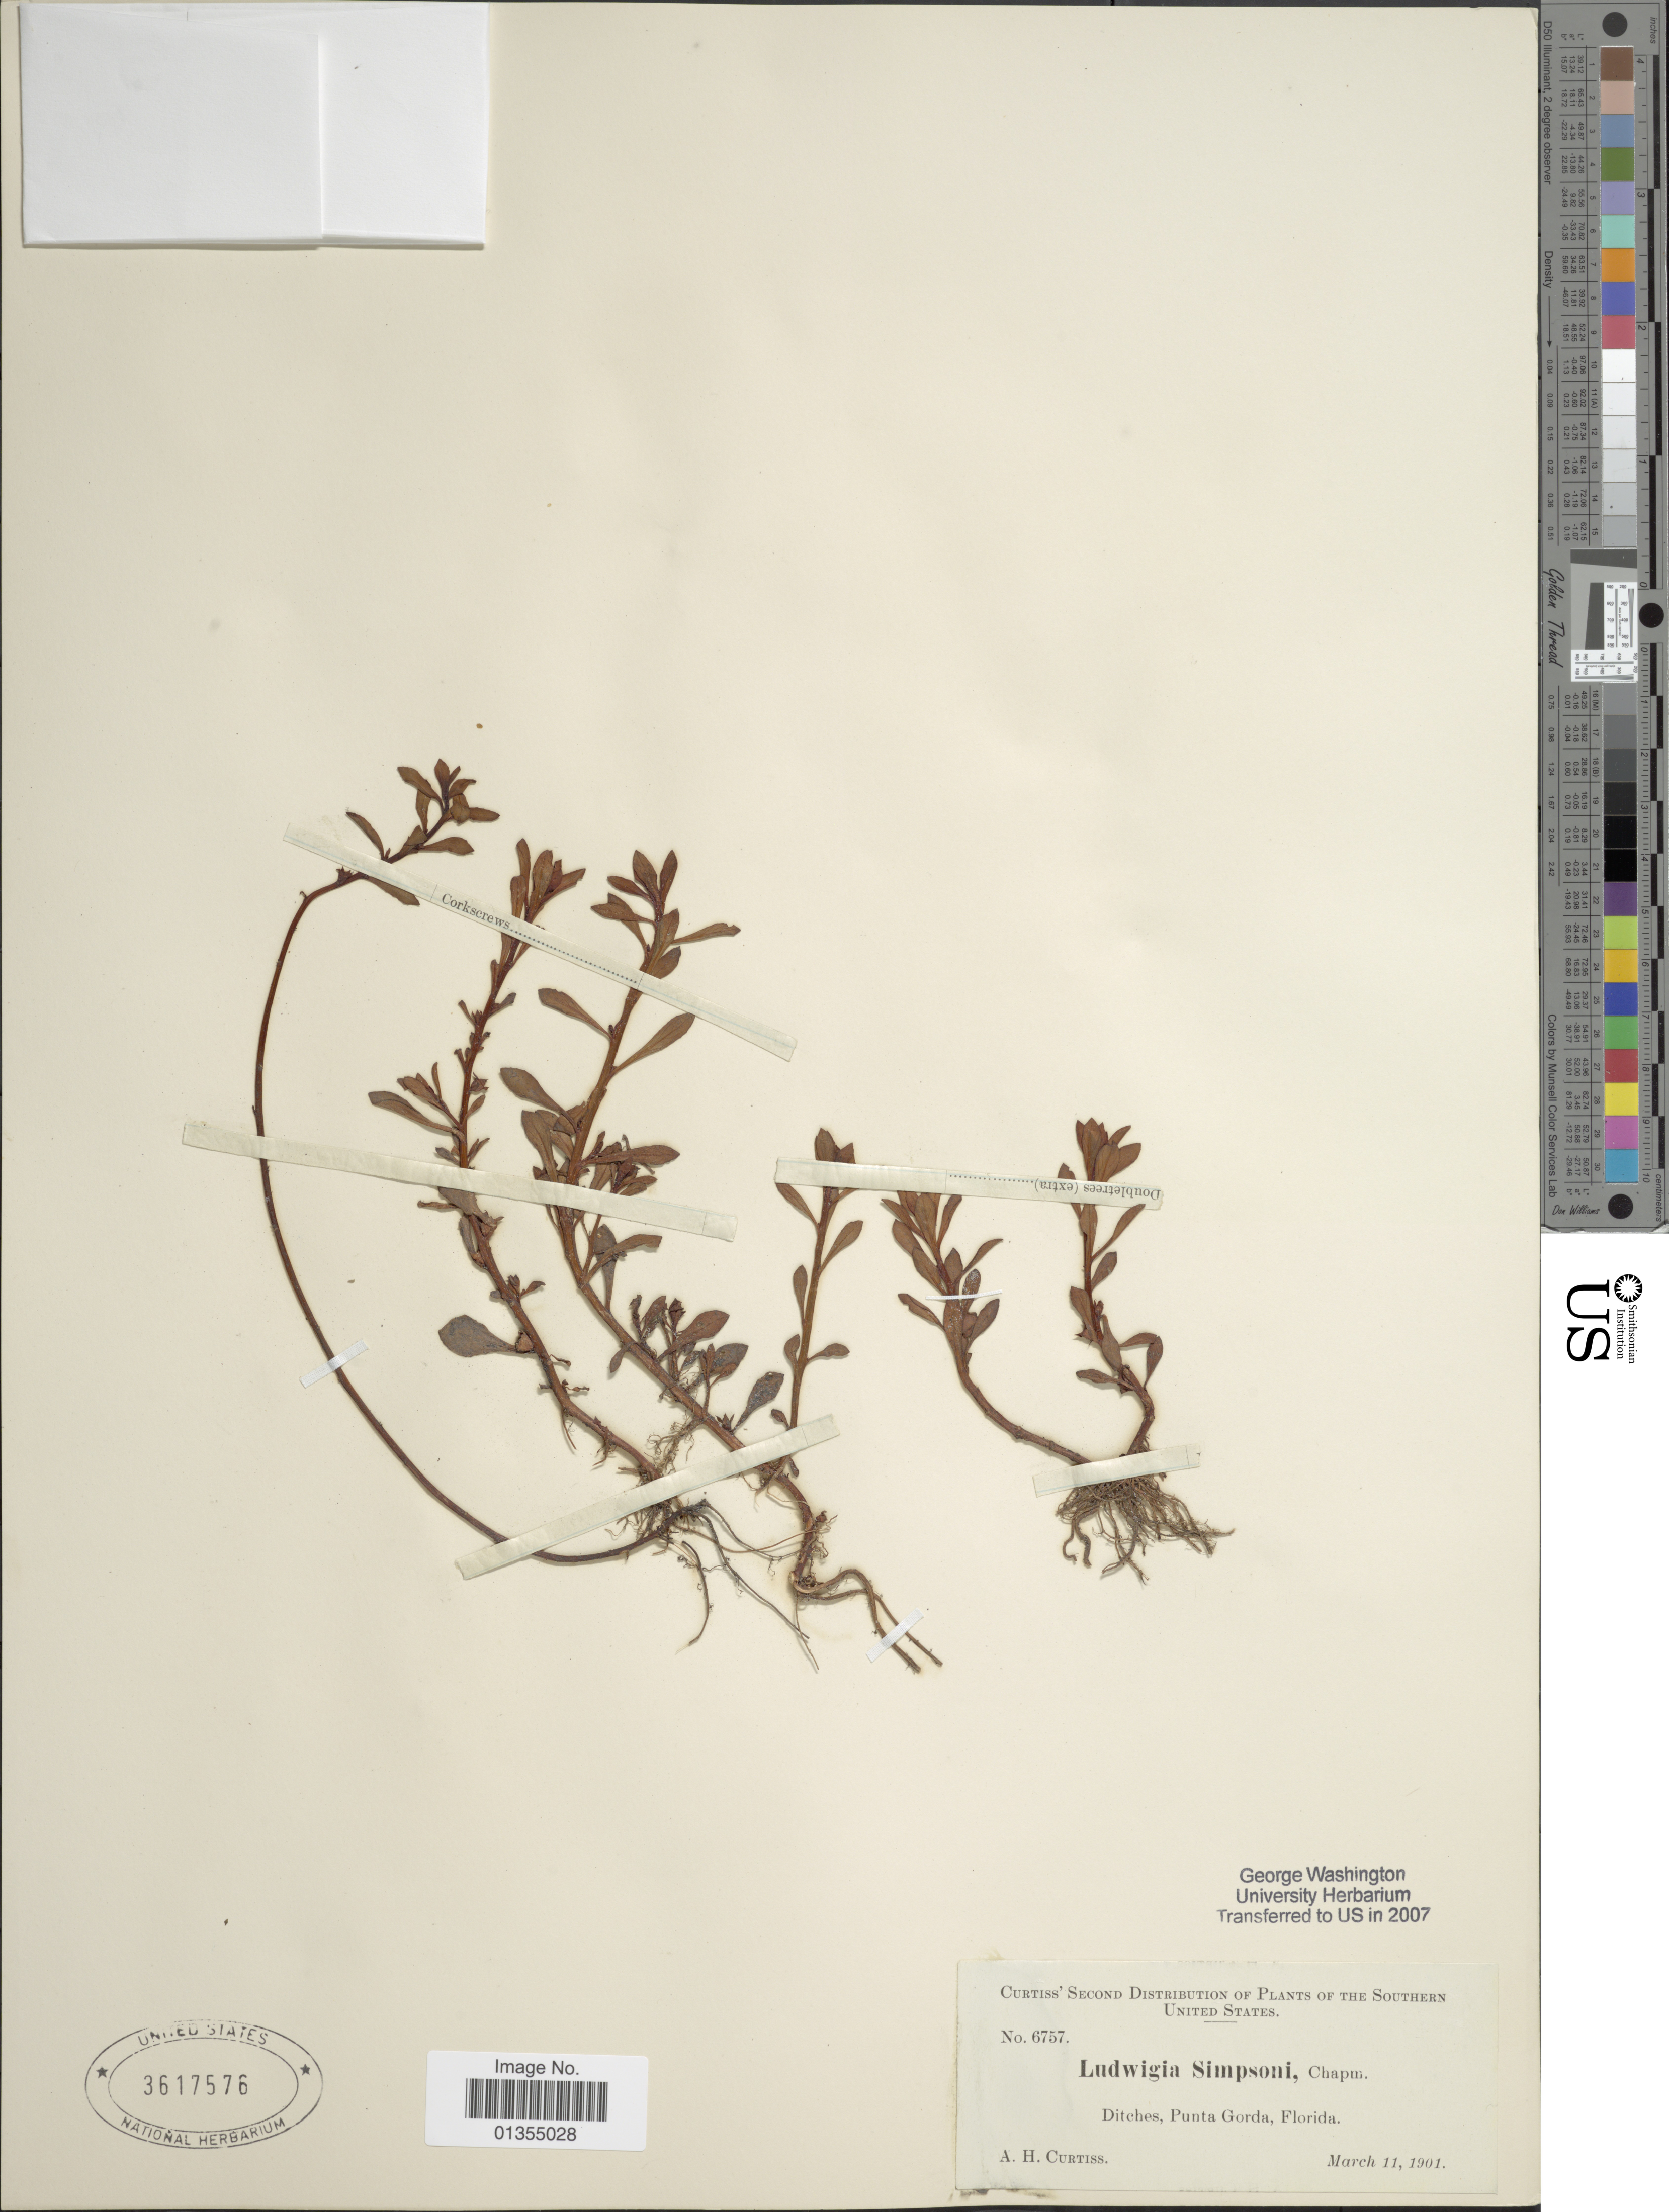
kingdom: Plantae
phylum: Tracheophyta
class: Magnoliopsida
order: Myrtales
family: Onagraceae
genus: Ludwigia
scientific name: Ludwigia simpsonii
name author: Chapm.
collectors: A. H. Curtiss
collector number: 6757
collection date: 1901-03-11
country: United States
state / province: Florida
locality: Punta Gorda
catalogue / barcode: US 3617576